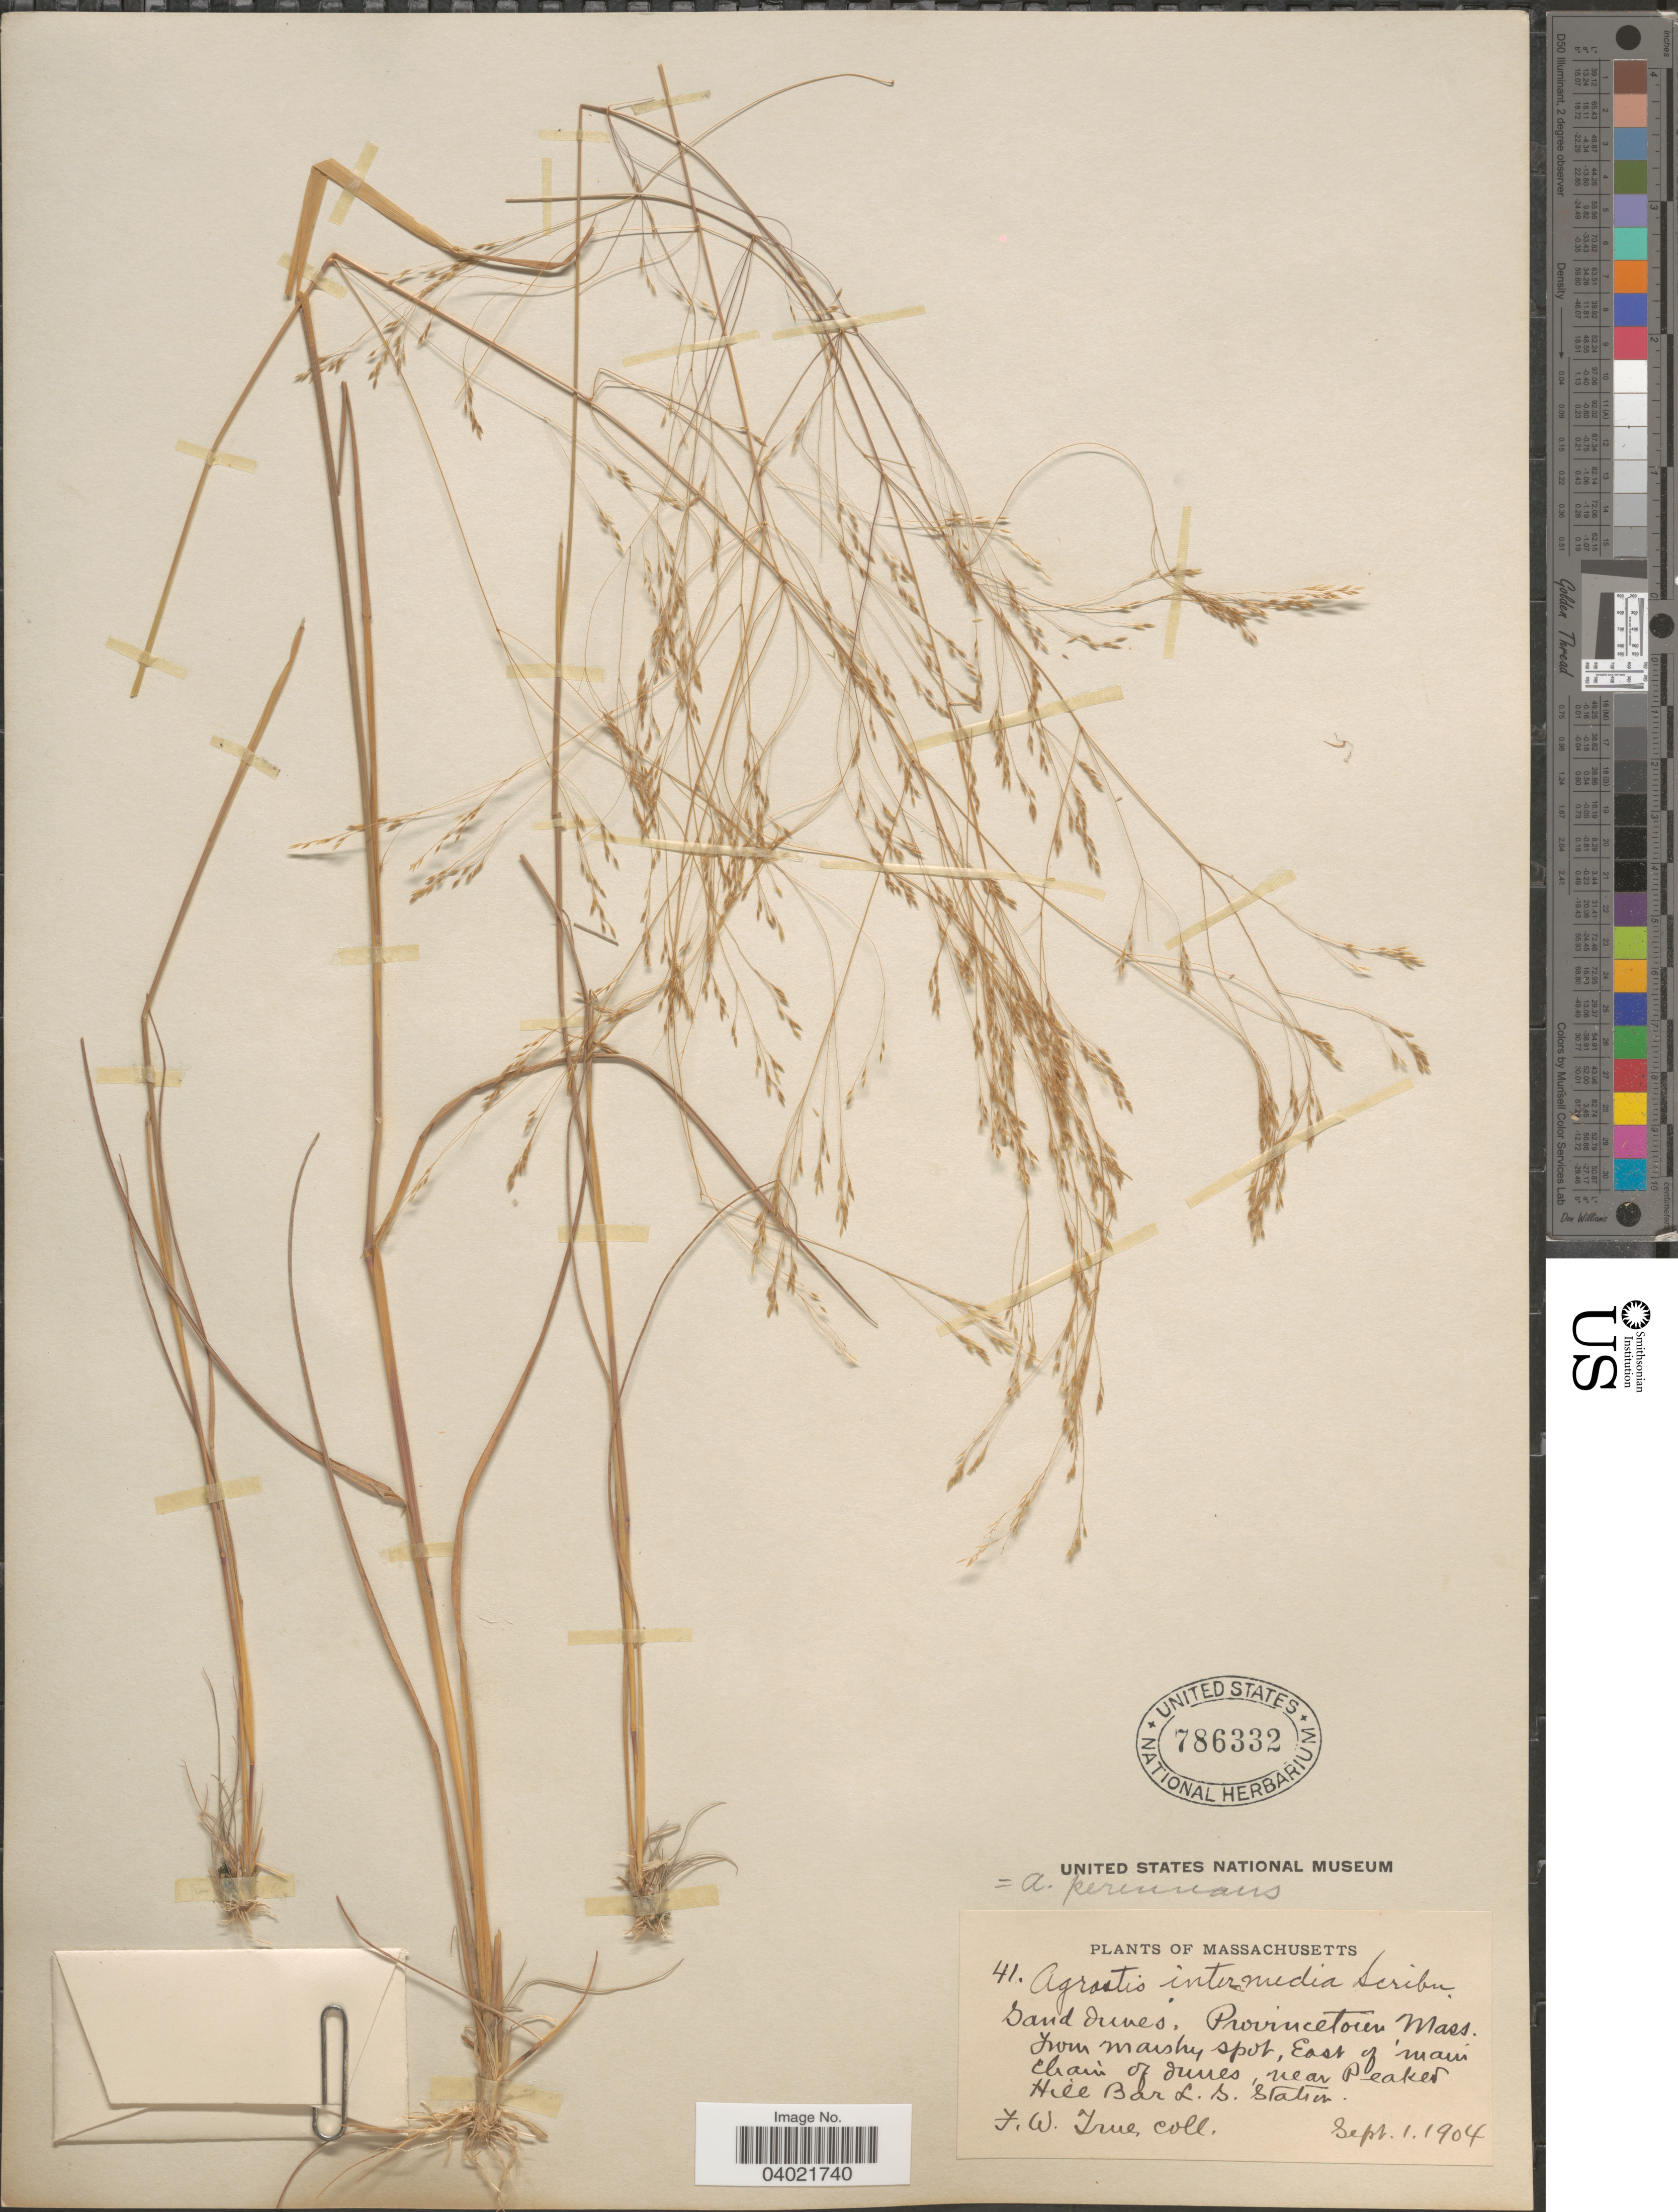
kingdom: Plantae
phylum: Tracheophyta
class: Liliopsida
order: Poales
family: Poaceae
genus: Agrostis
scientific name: Agrostis perennans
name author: (Walter) Tuck.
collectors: F. True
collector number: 41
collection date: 1904-09-01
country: United States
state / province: Massachusetts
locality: Provincetown. East of main chain of dunes, near Peaker Hill Bar L. S. Station.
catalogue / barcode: US 786332